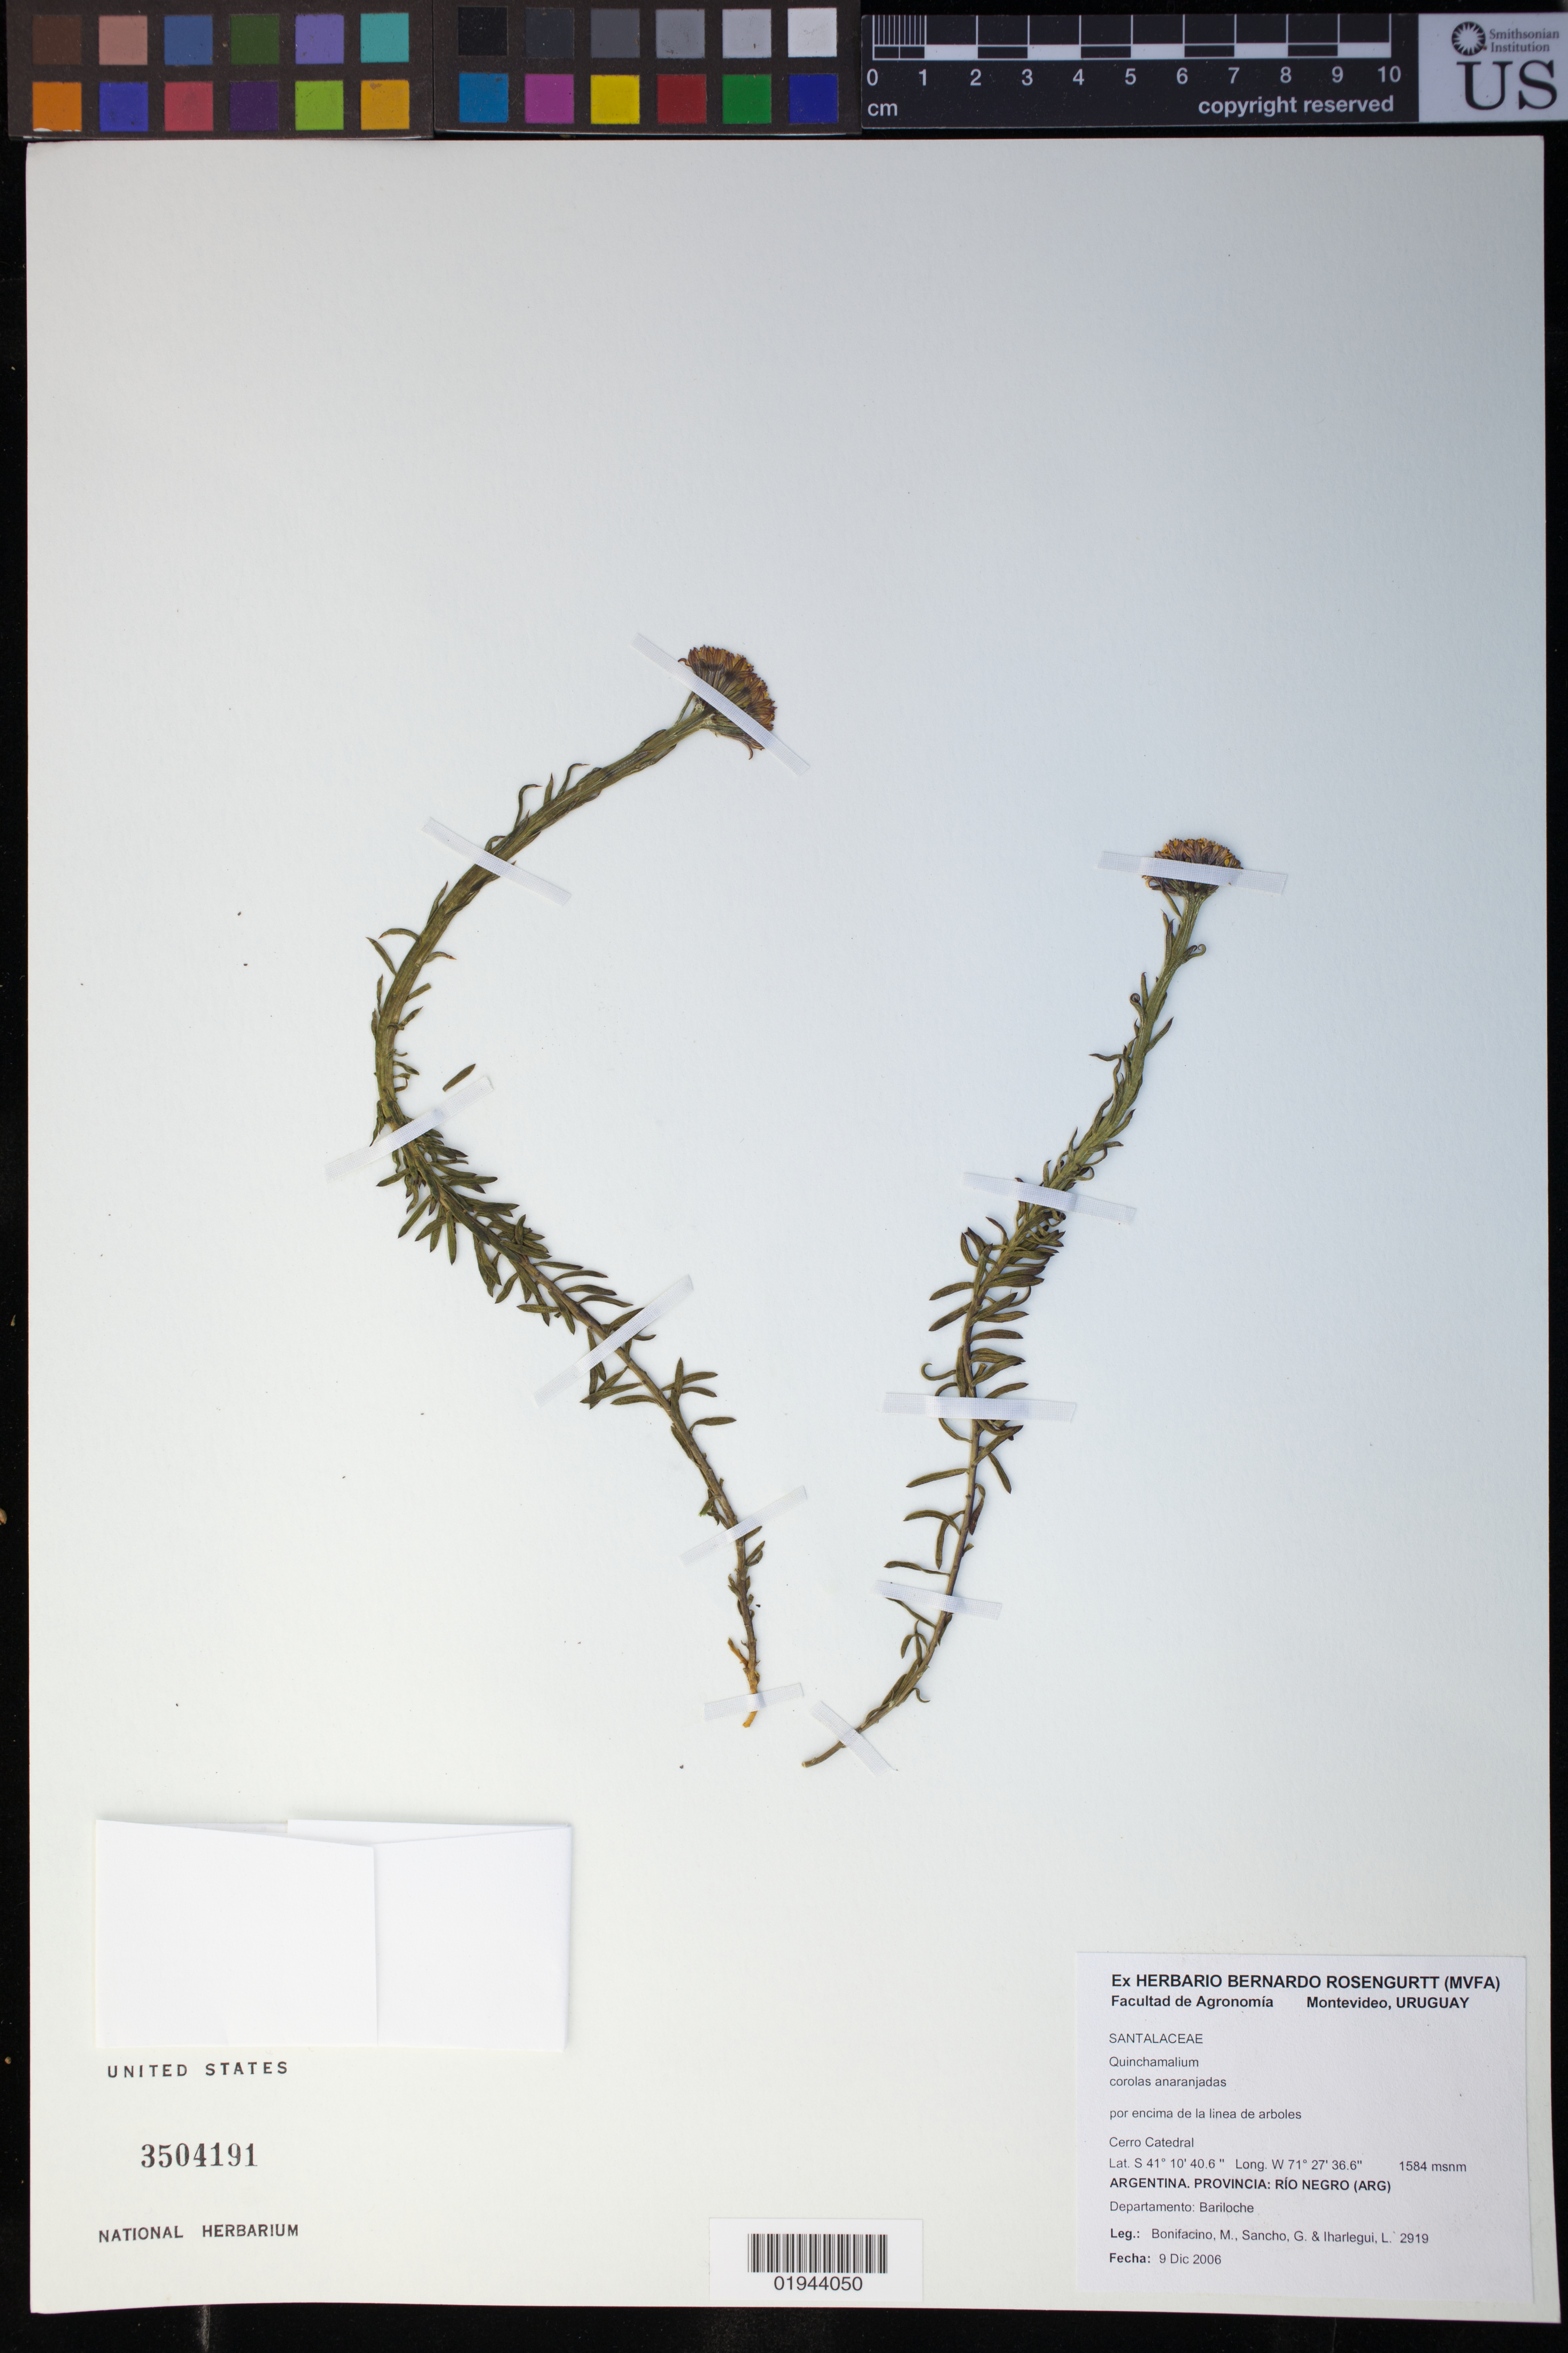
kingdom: Plantae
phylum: Tracheophyta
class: Magnoliopsida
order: Santalales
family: Schoepfiaceae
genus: Quinchamalium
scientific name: Quinchamalium sp.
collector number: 2919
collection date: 2006-12-09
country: Argentina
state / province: Rio Negro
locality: Cerro Catedral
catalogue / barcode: US 3504191